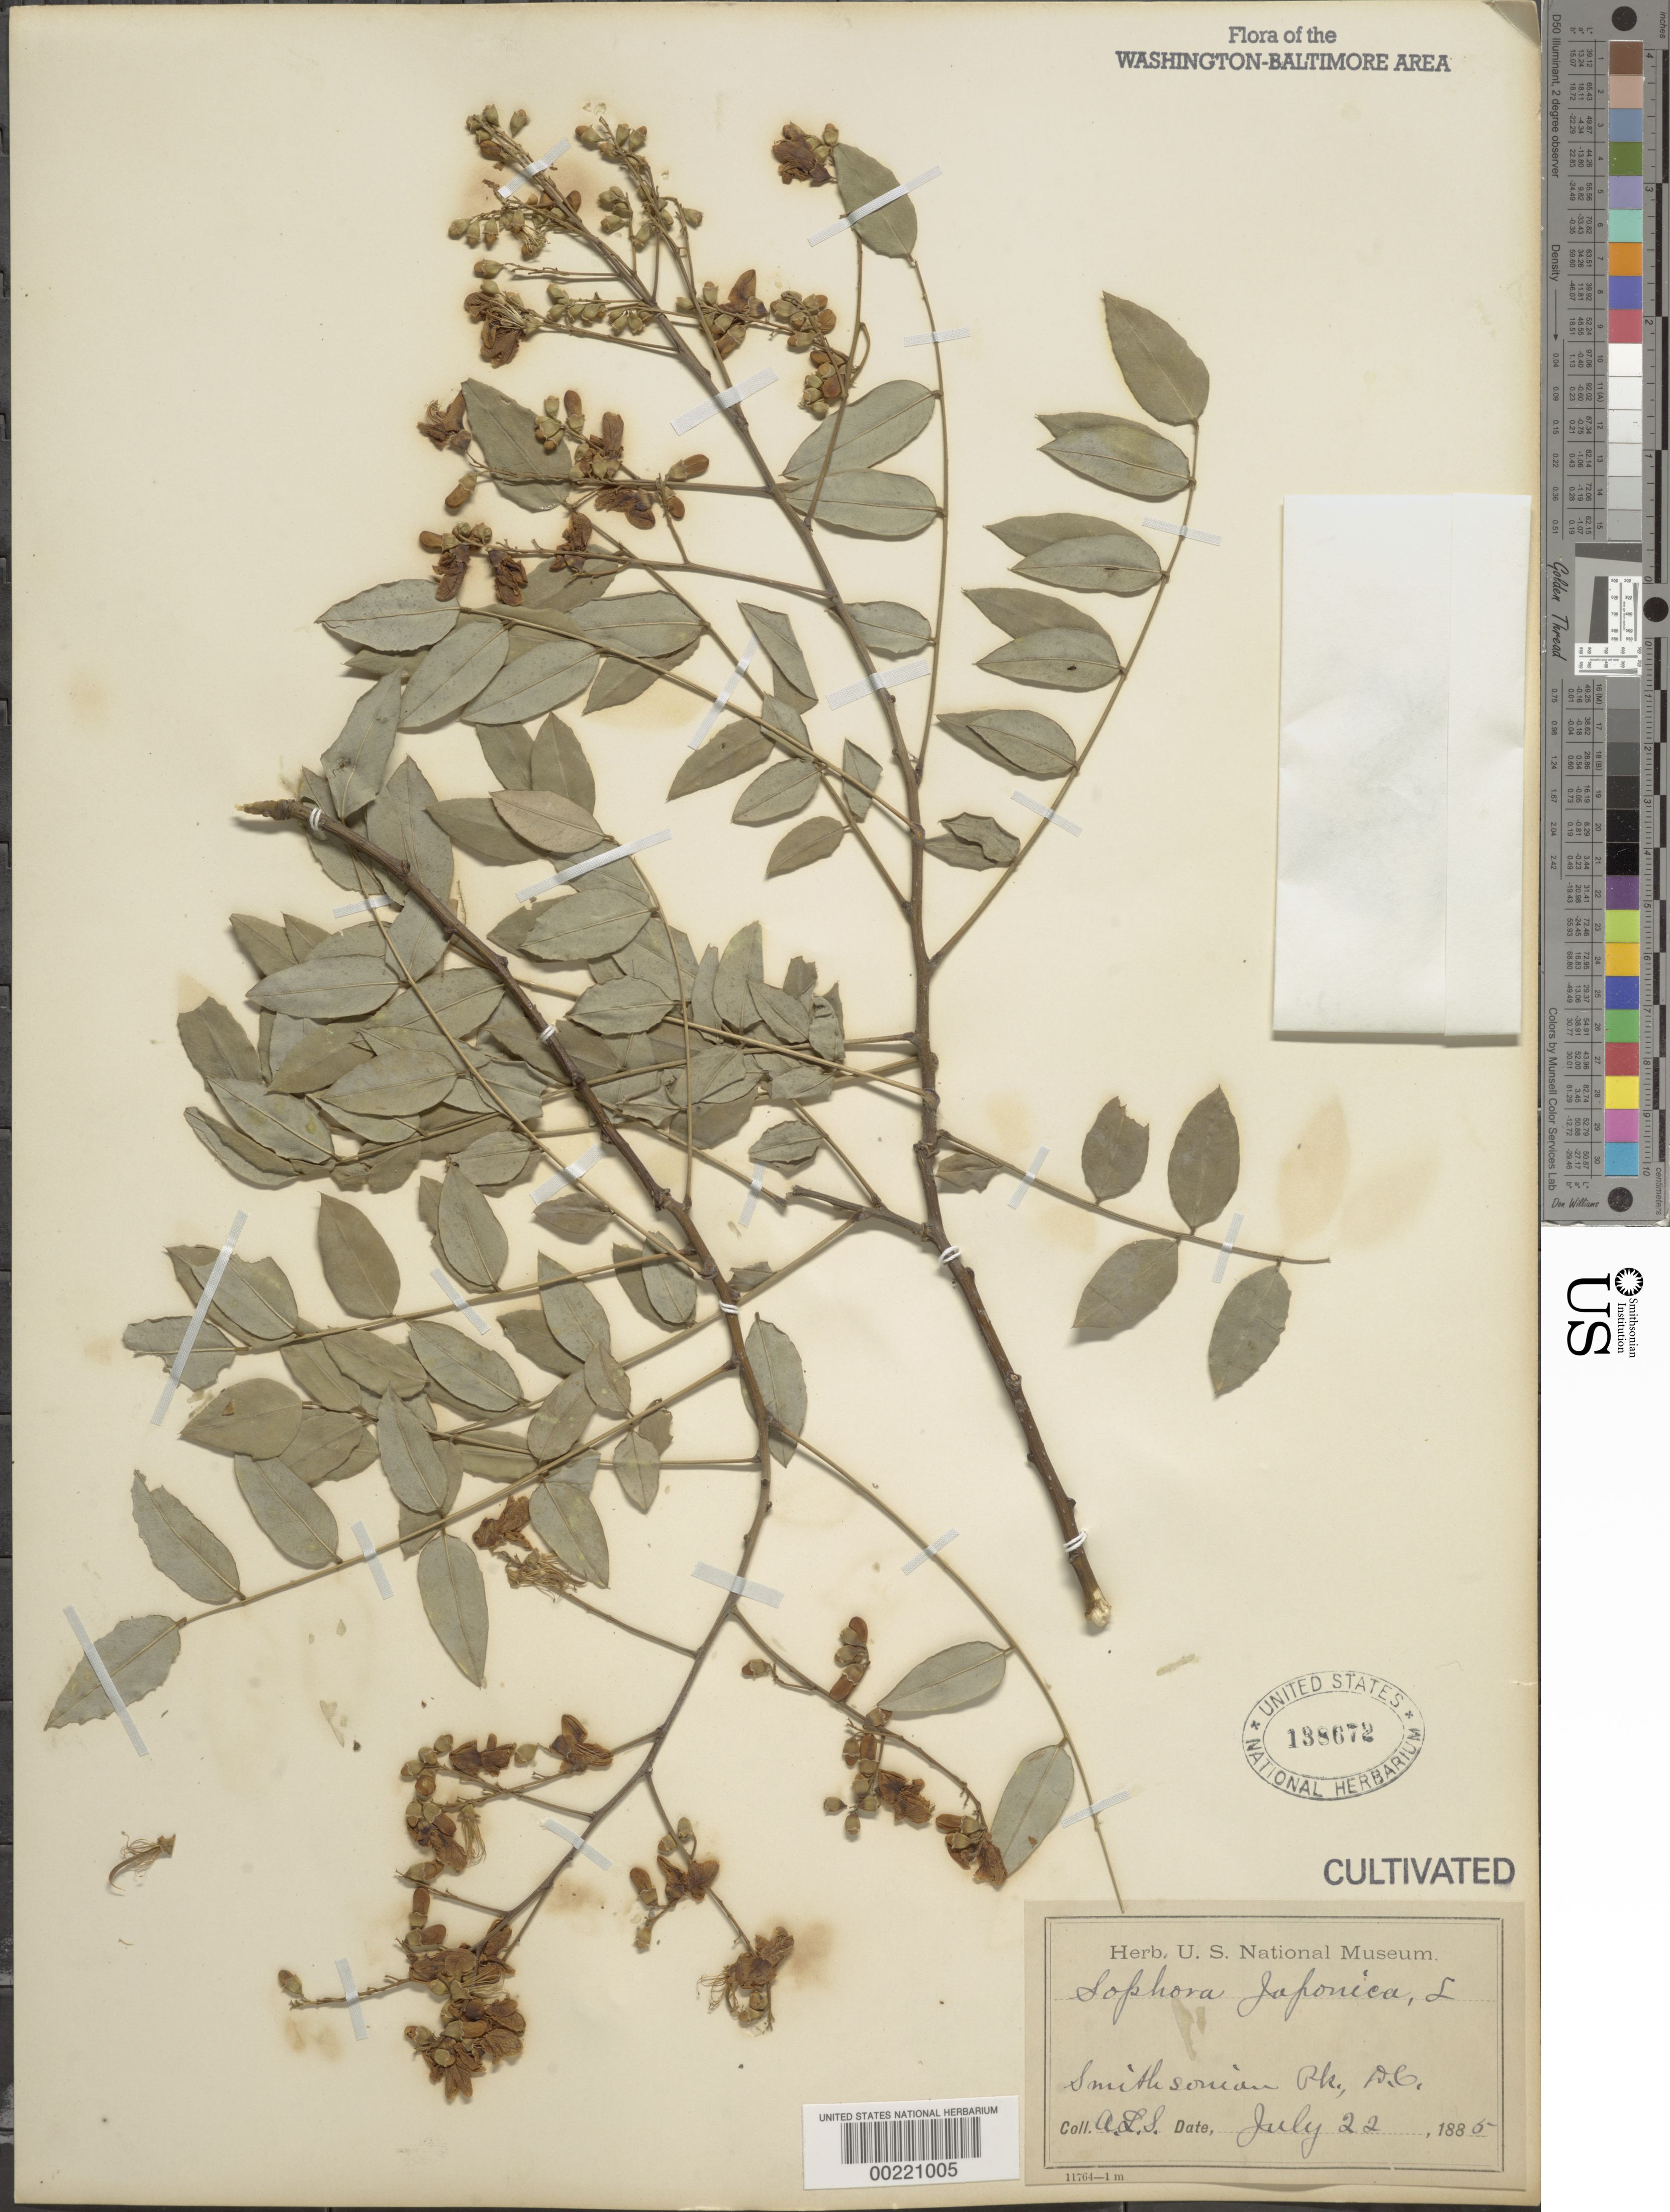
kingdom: Plantae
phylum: Tracheophyta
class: Magnoliopsida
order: Fabales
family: Fabaceae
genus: Sophora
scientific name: Sophora japonica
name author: L.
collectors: A. L. Schott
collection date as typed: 22 Jul 1885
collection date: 1885-07-22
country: United States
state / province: District of Columbia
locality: Smithsonian Park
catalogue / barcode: US 138672